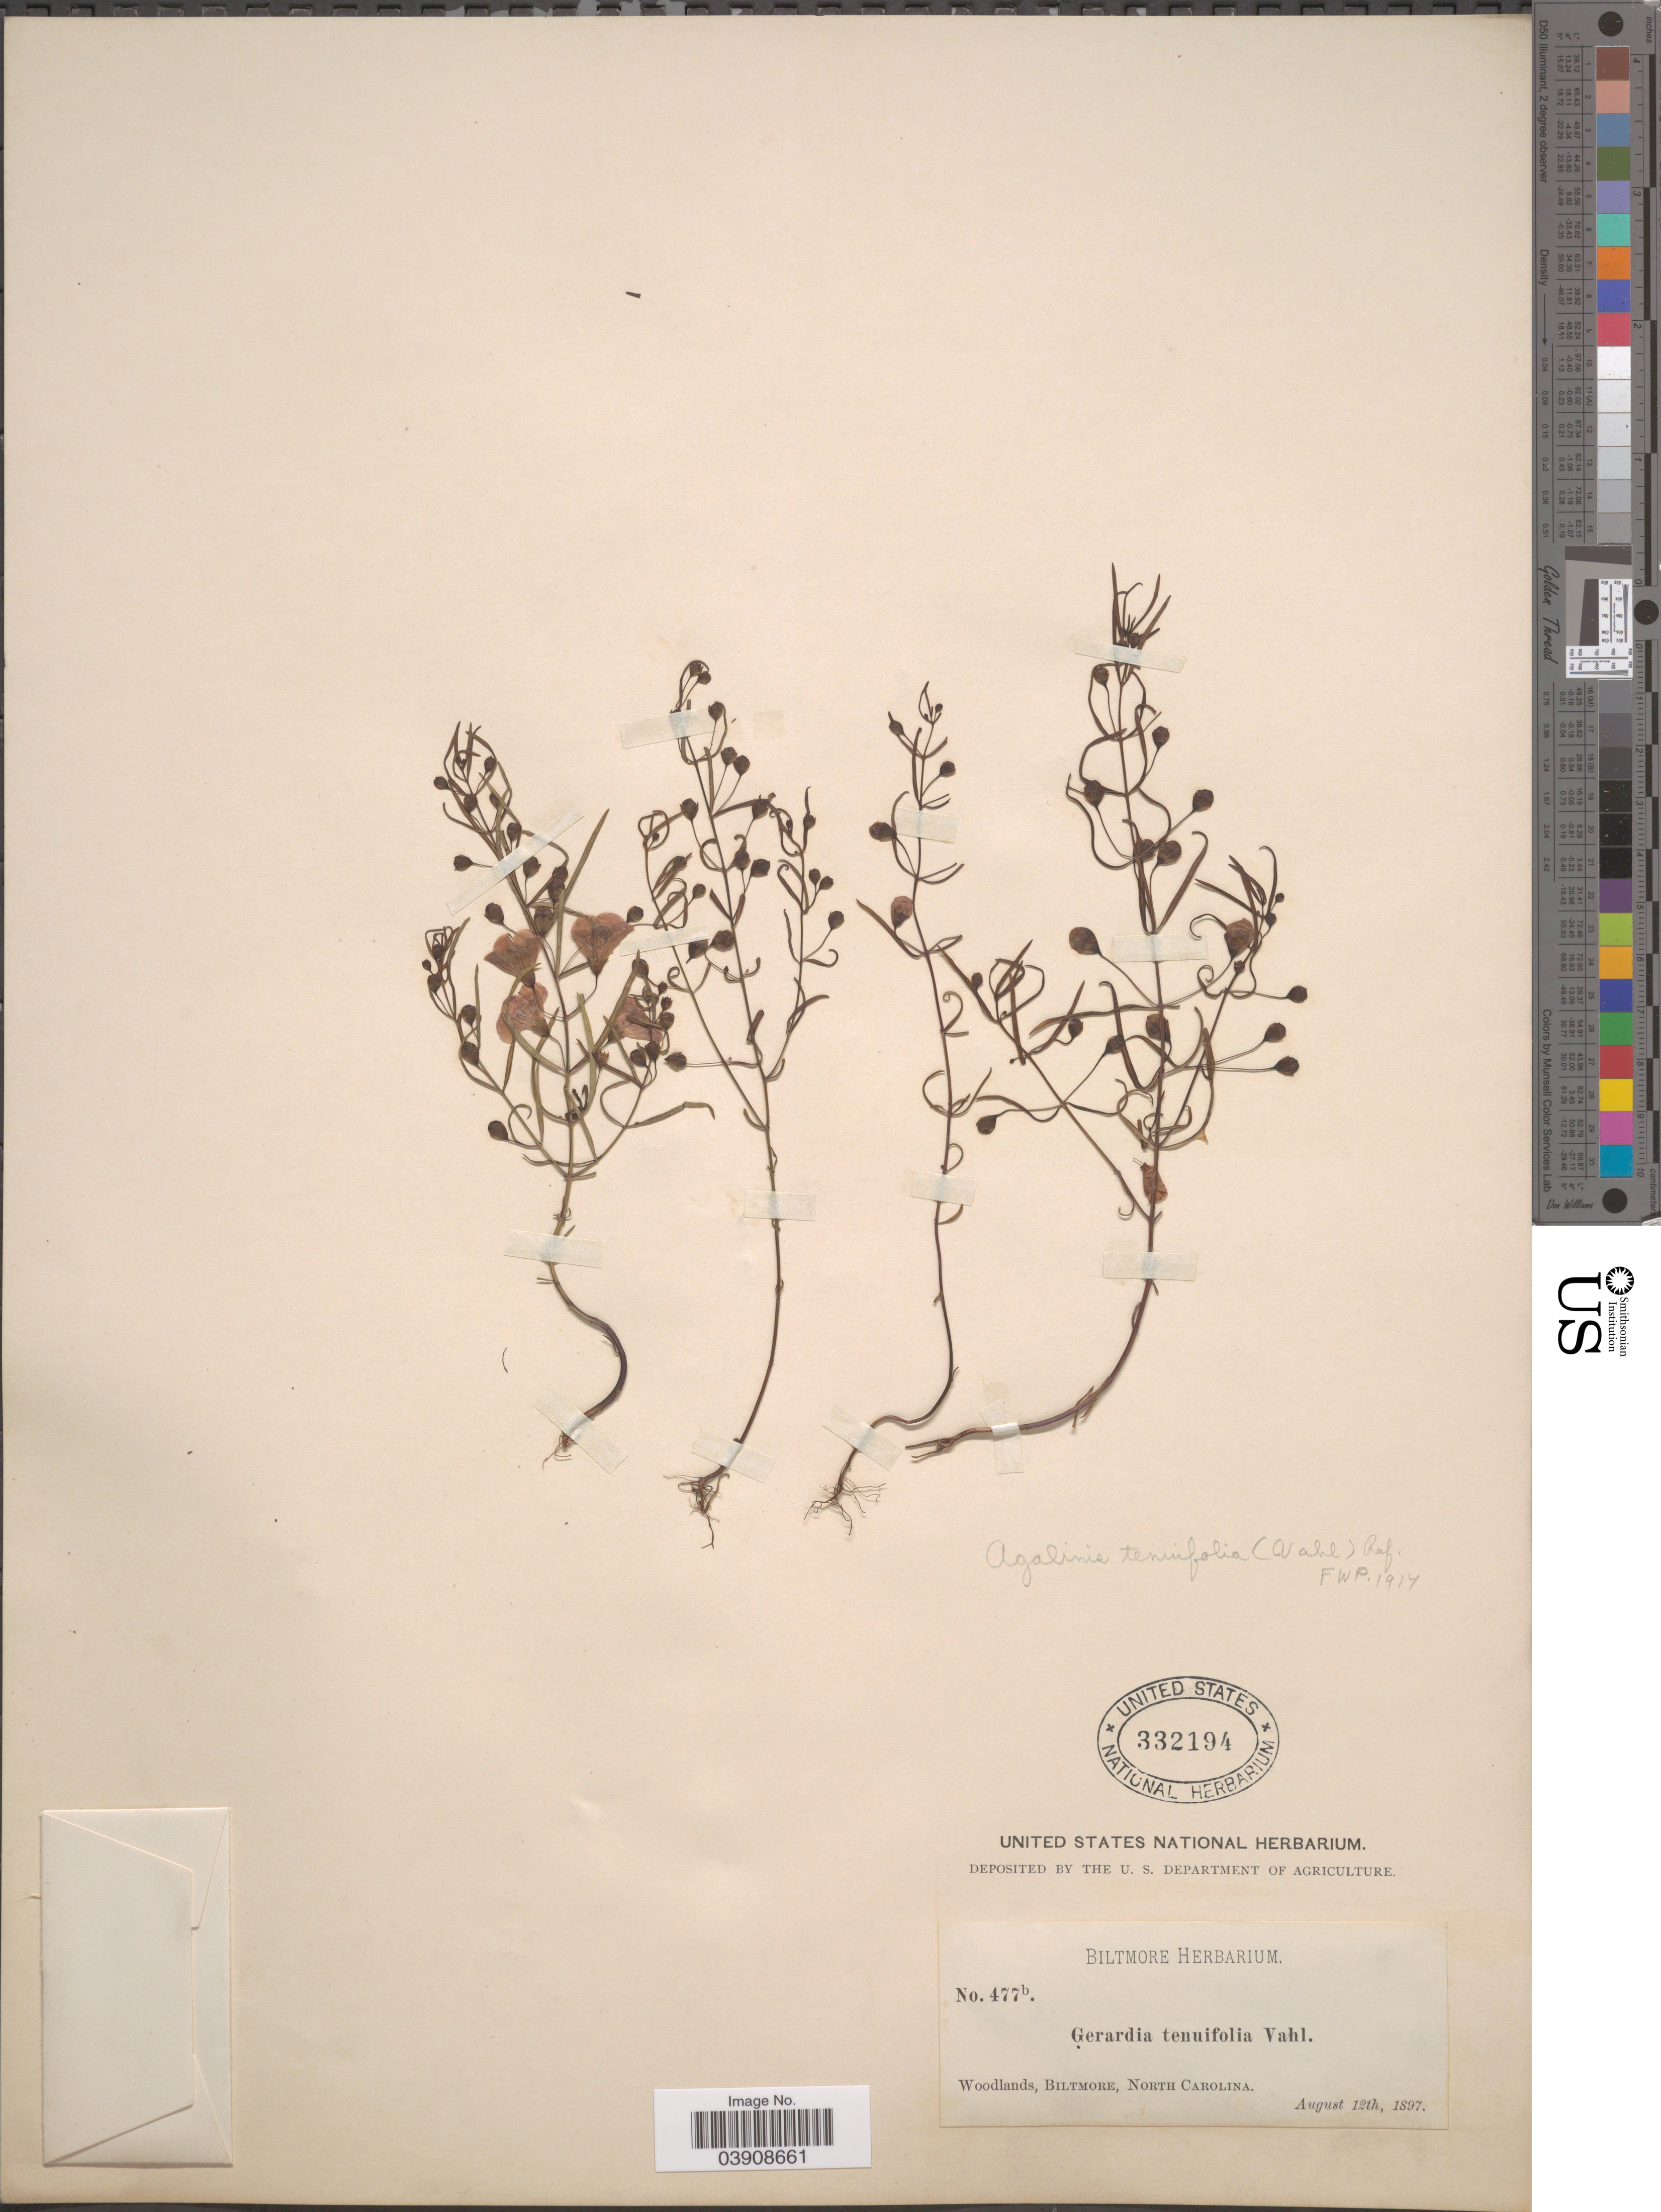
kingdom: Plantae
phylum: Tracheophyta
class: Magnoliopsida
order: Lamiales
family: Orobanchaceae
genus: Agalinis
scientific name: Agalinis tenuifolia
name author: (Vahl) Raf.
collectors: ex herb. Biltmore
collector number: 477b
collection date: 1897-08-12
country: United States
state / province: North Carolina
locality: Biltmore.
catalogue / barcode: US 332194